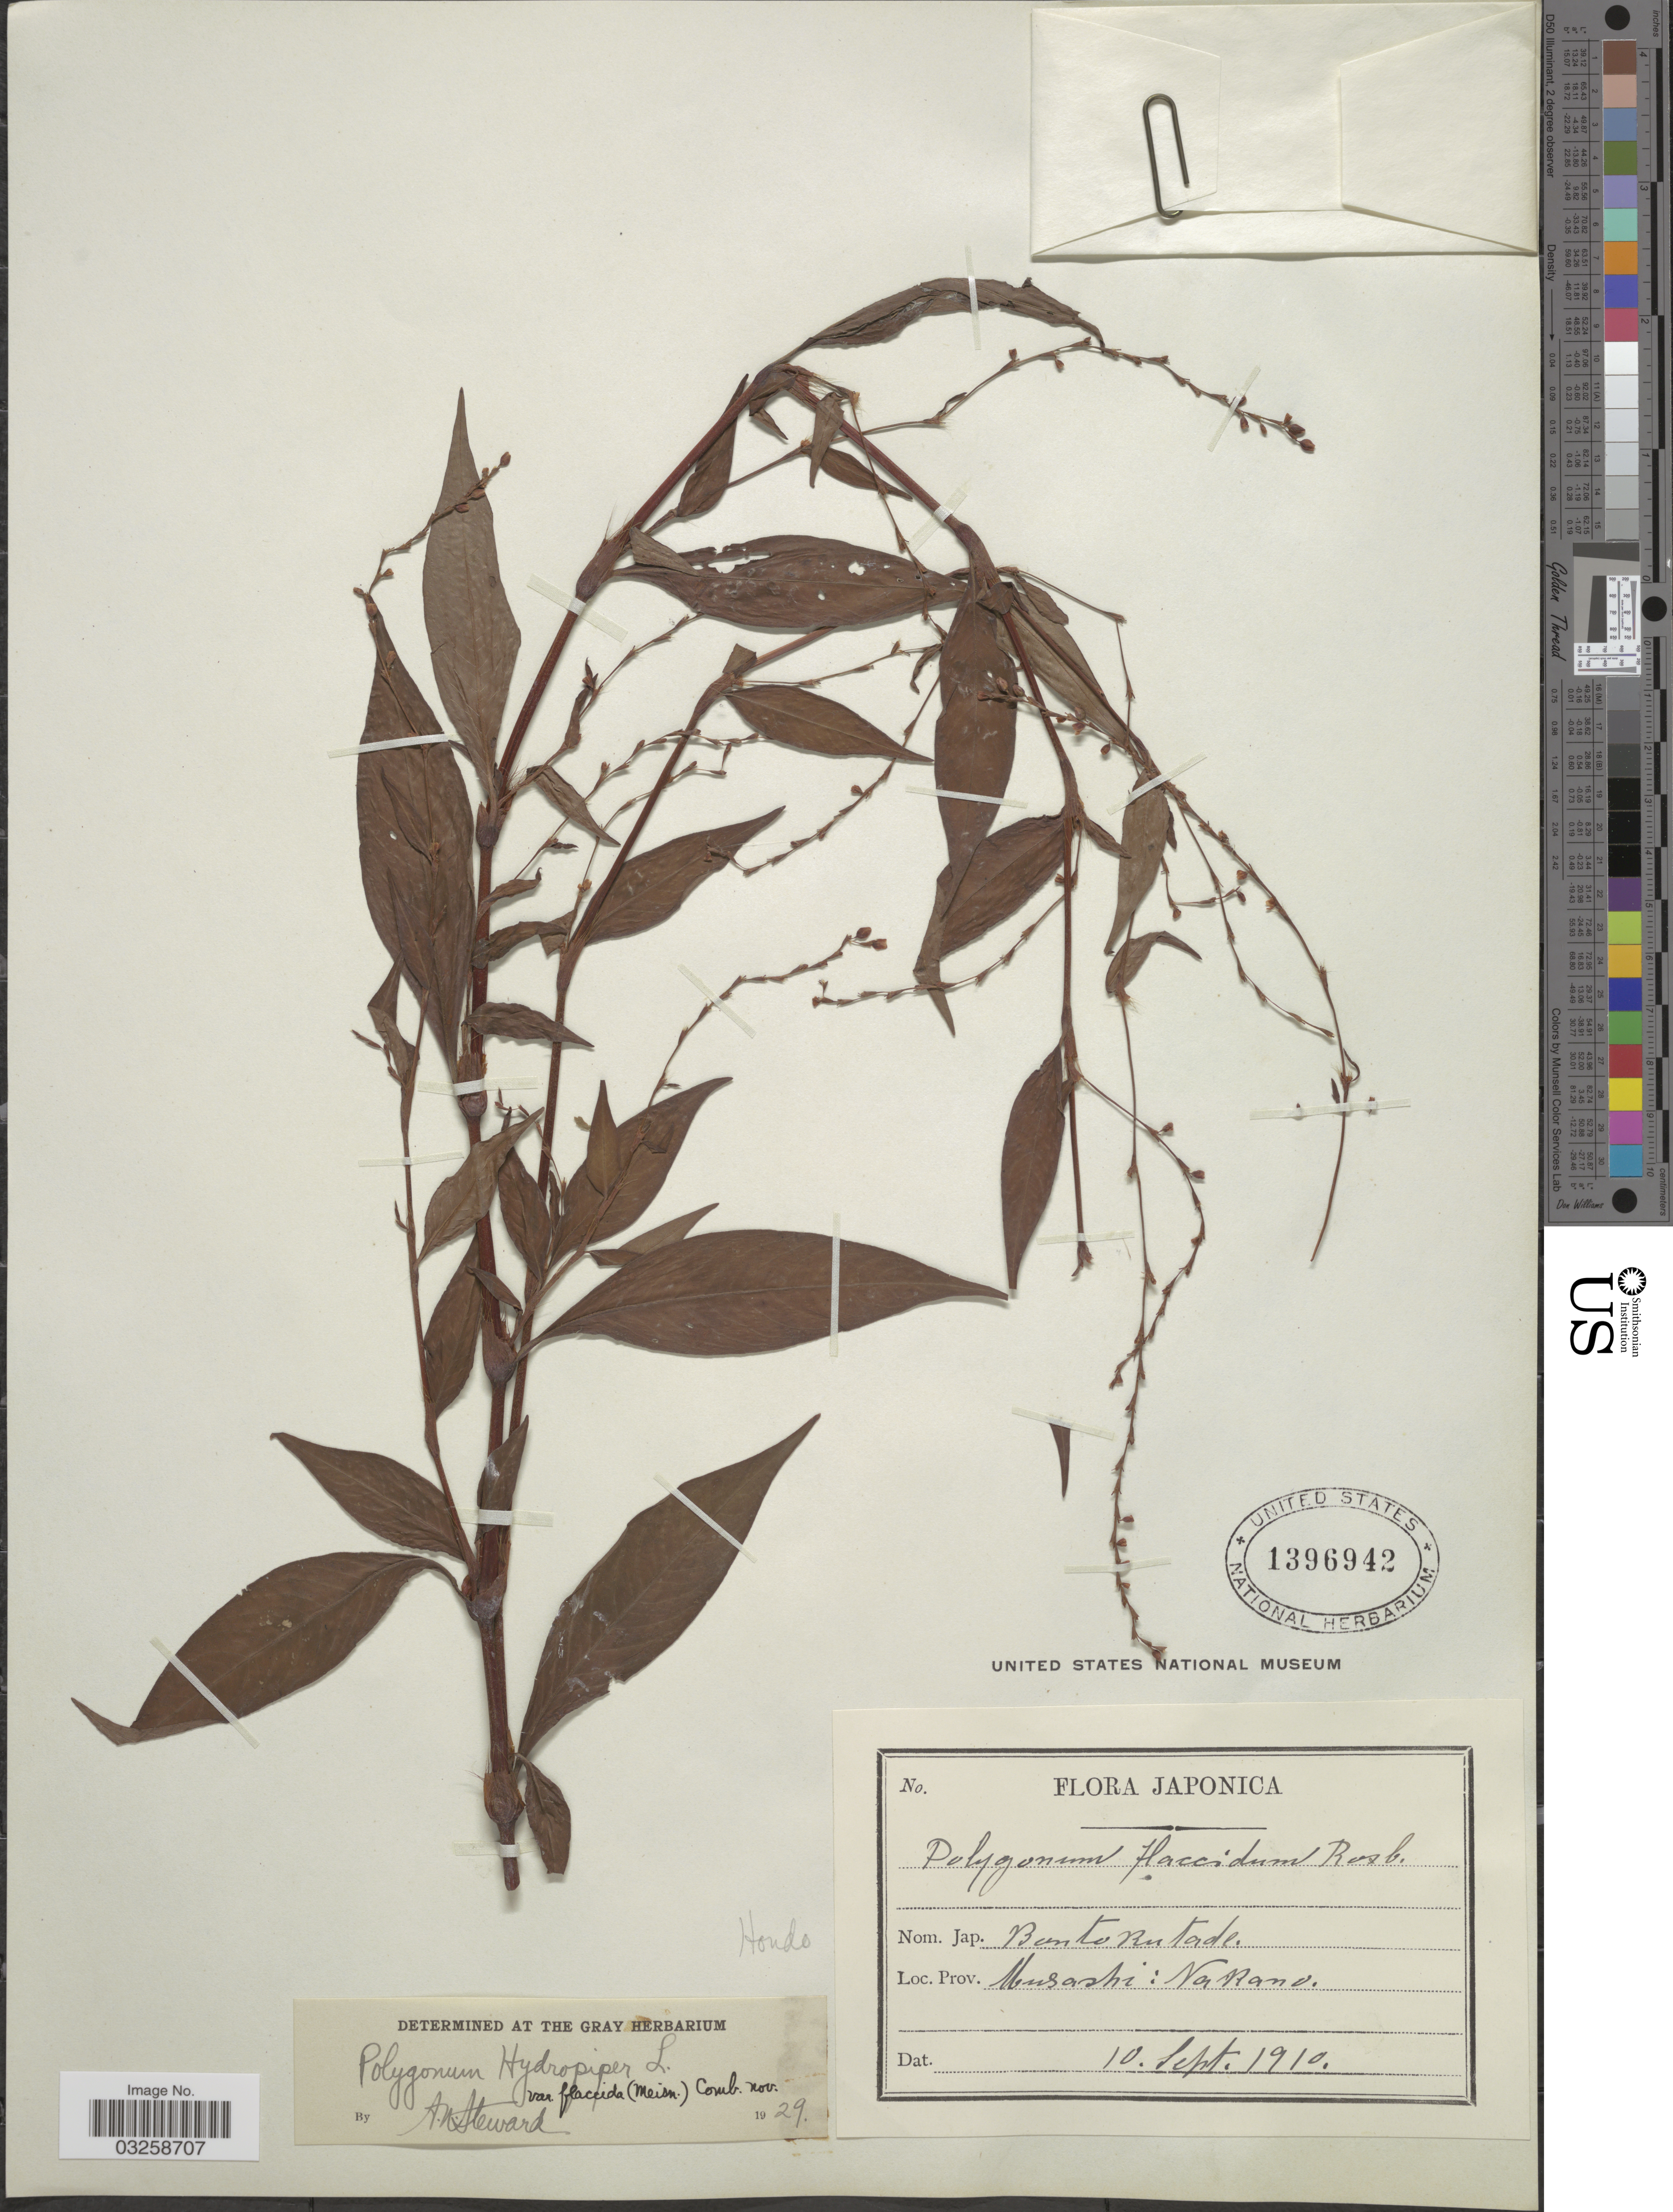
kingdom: Plantae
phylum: Tracheophyta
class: Magnoliopsida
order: Caryophyllales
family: Polygonaceae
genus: Polygonum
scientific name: Polygonum hydropiper var. flaccidum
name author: (Meisn.) Steward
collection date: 1910-09-10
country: Japan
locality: Musashi: Nakano. Hondo.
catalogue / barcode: US 1396942